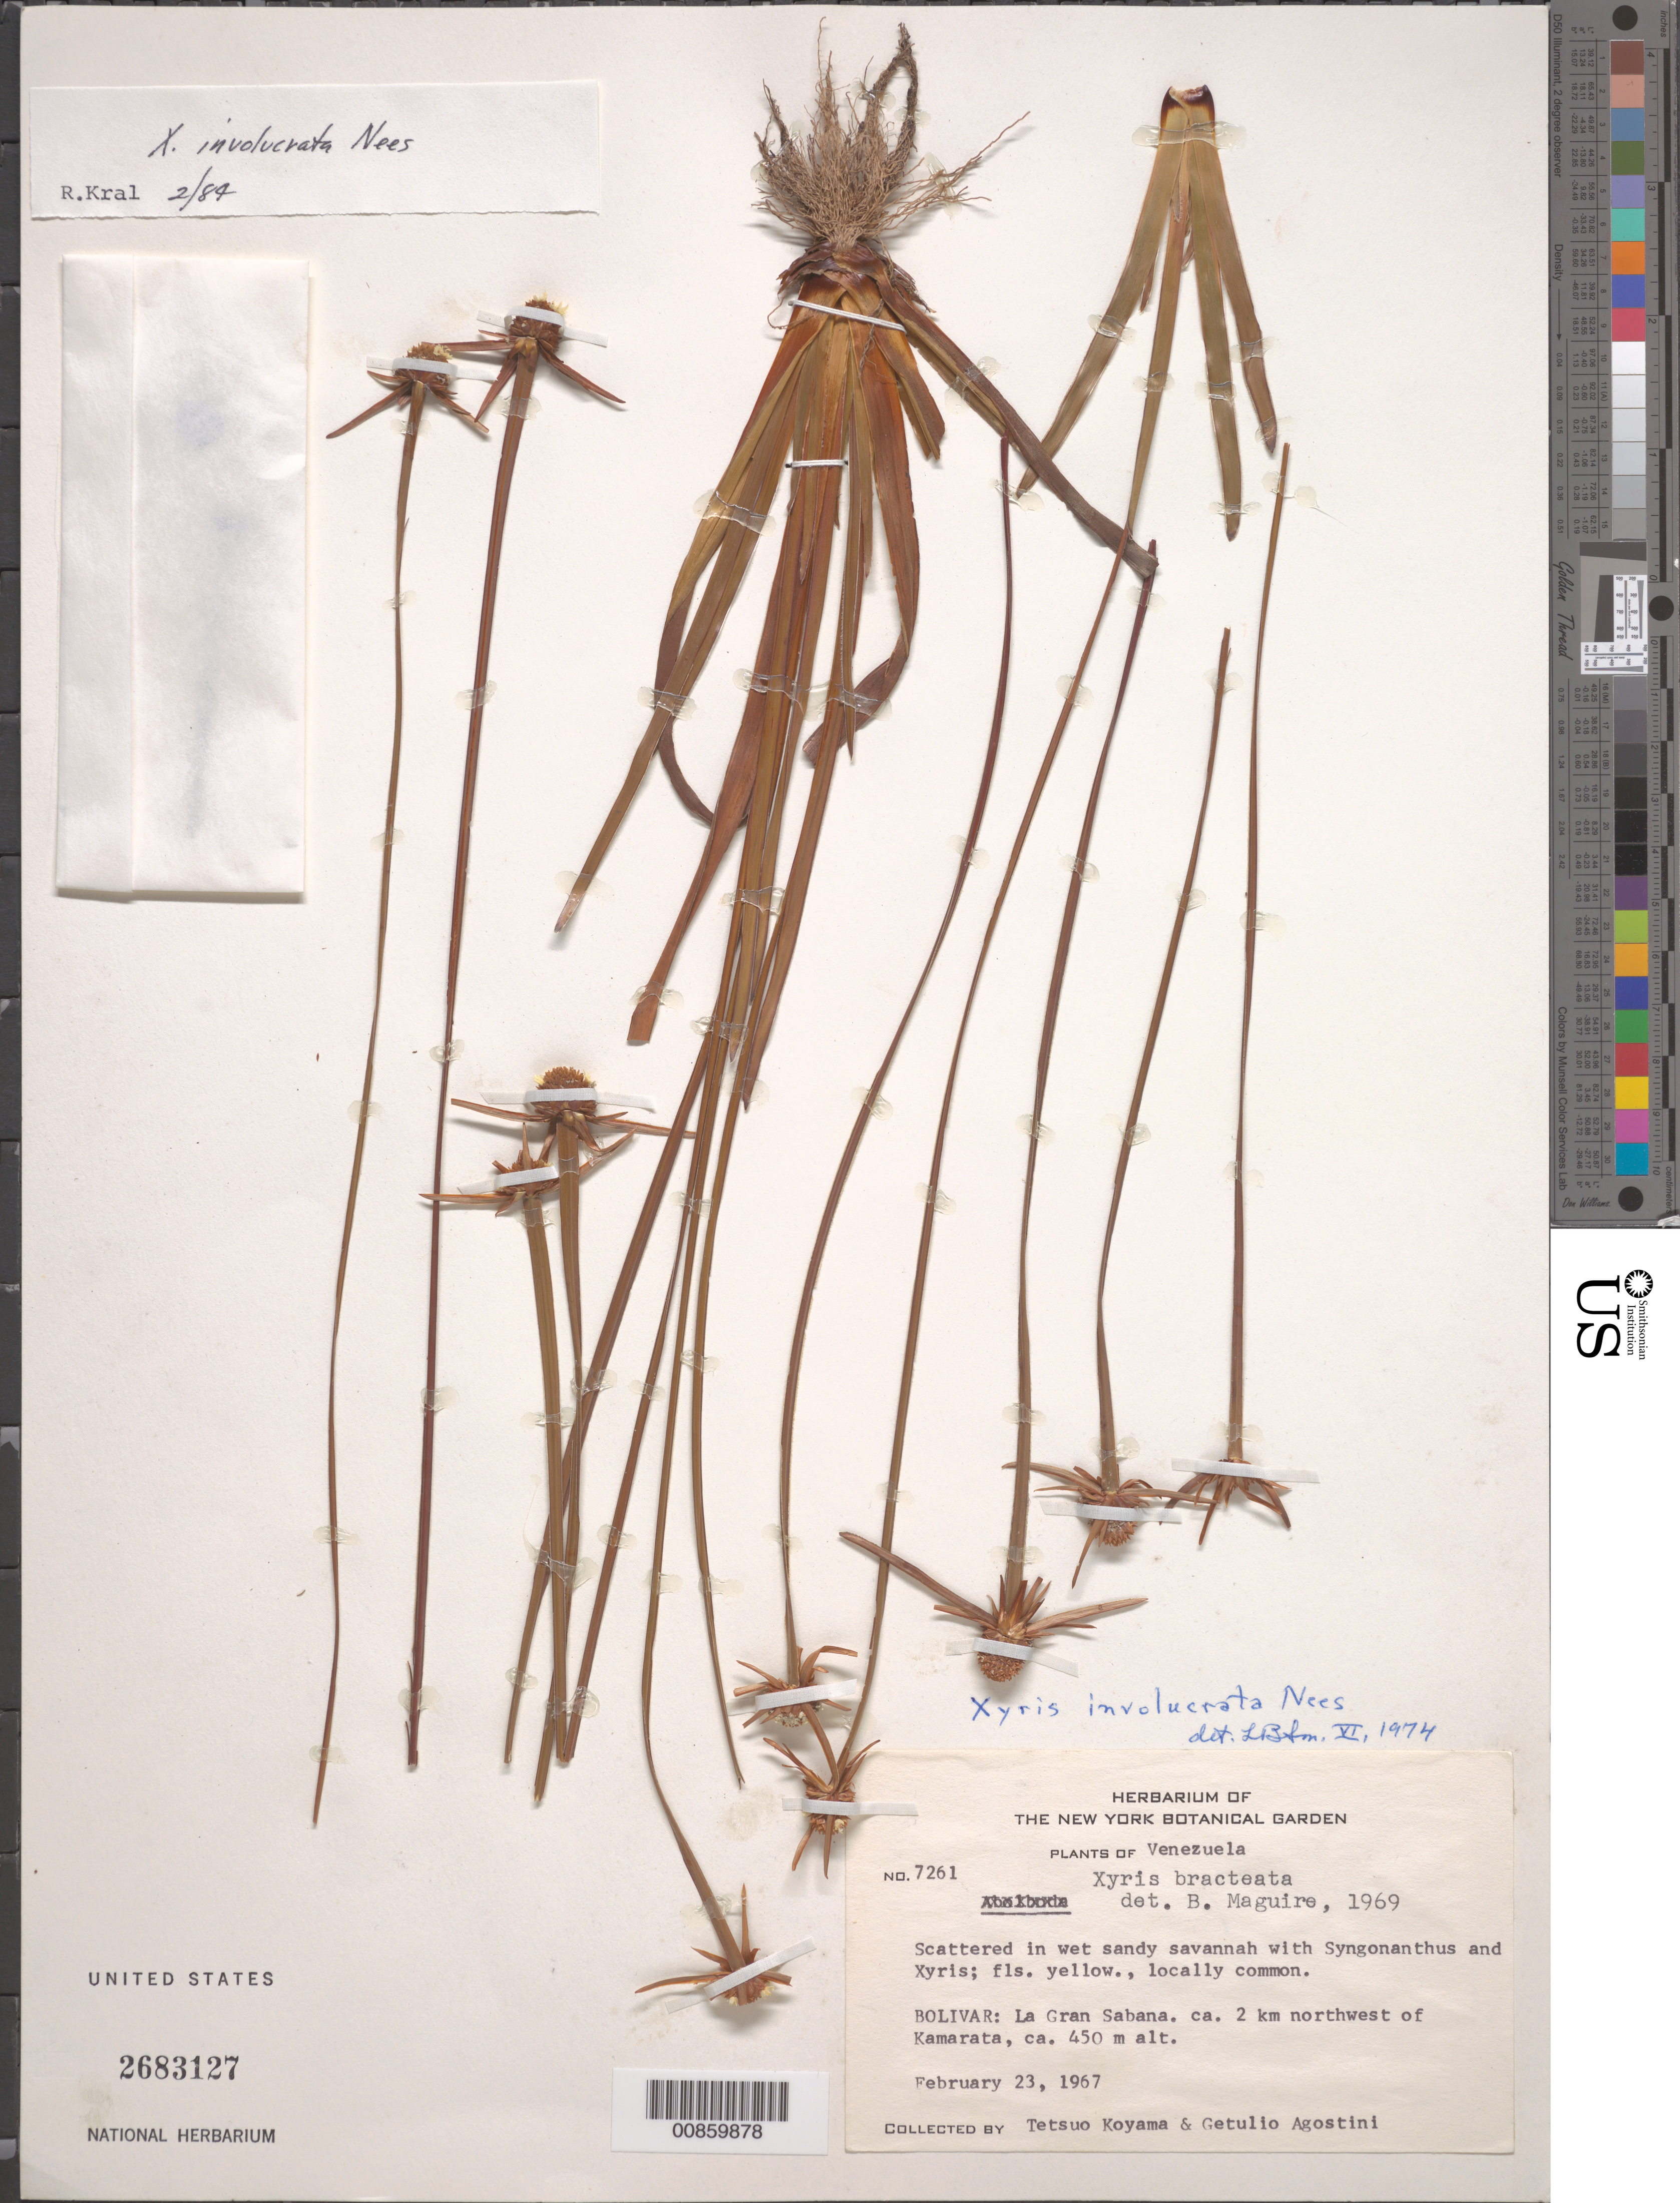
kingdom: Plantae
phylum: Tracheophyta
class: Liliopsida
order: Poales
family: Xyridaceae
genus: Xyris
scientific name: Xyris involucrata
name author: Nees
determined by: Smith, Lyman B., (US), NMNH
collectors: T. Koyama & G. Agostini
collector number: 7261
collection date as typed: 23-Feb-67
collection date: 1967-02-23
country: Venezuela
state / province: Bolívar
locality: La Gran Sabana, ca. 3 km NW of Kamarata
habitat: Wet sandy savannah. With Syngonanthus and Xyris.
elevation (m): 450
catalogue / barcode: US 2683127